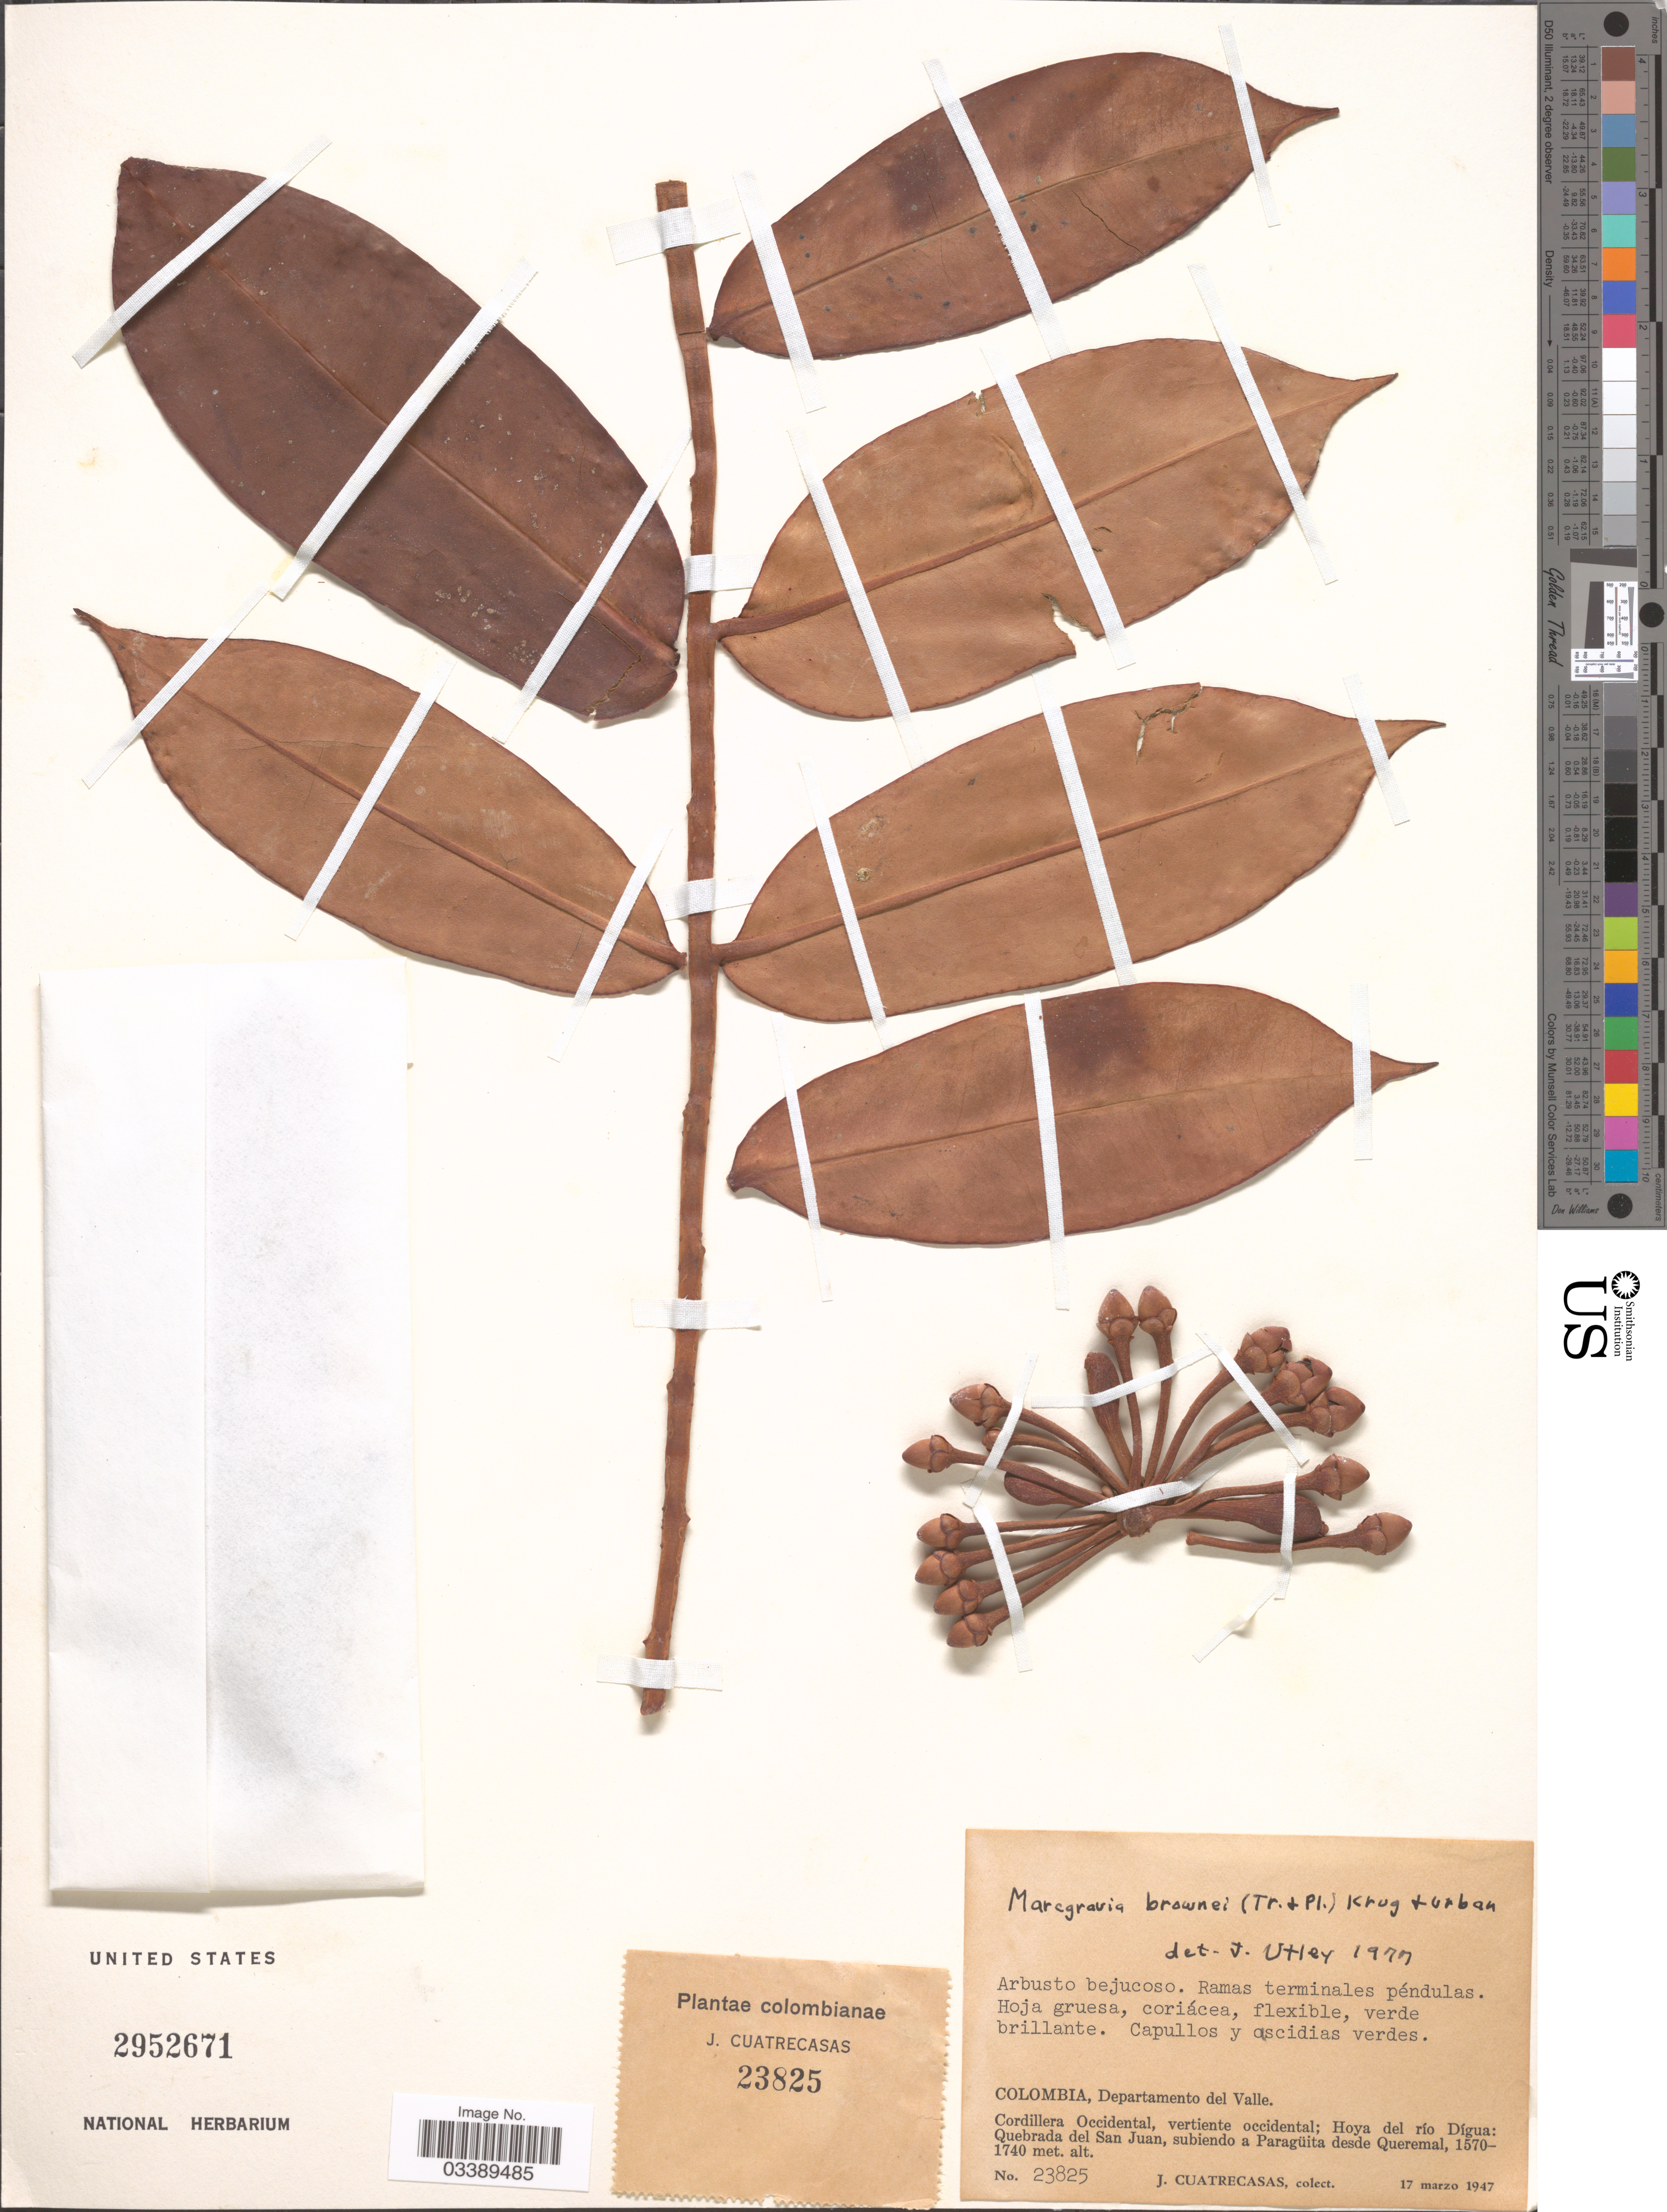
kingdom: Plantae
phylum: Tracheophyta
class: Magnoliopsida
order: Ericales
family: Marcgraviaceae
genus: Marcgravia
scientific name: Marcgravia brownei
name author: (Triana & Planch.) Krug & Urb.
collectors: J. Cuatrecasas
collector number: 23825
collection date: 1947-03-17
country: Colombia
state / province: Valle del Cauca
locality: Departamento del Valle. Cordillera Occidental, vertiente occidental; Hoya del río Dígua: Quebrada del San Juan, subiendo a Paragüita desde Queremal.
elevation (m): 1570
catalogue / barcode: US 2952671